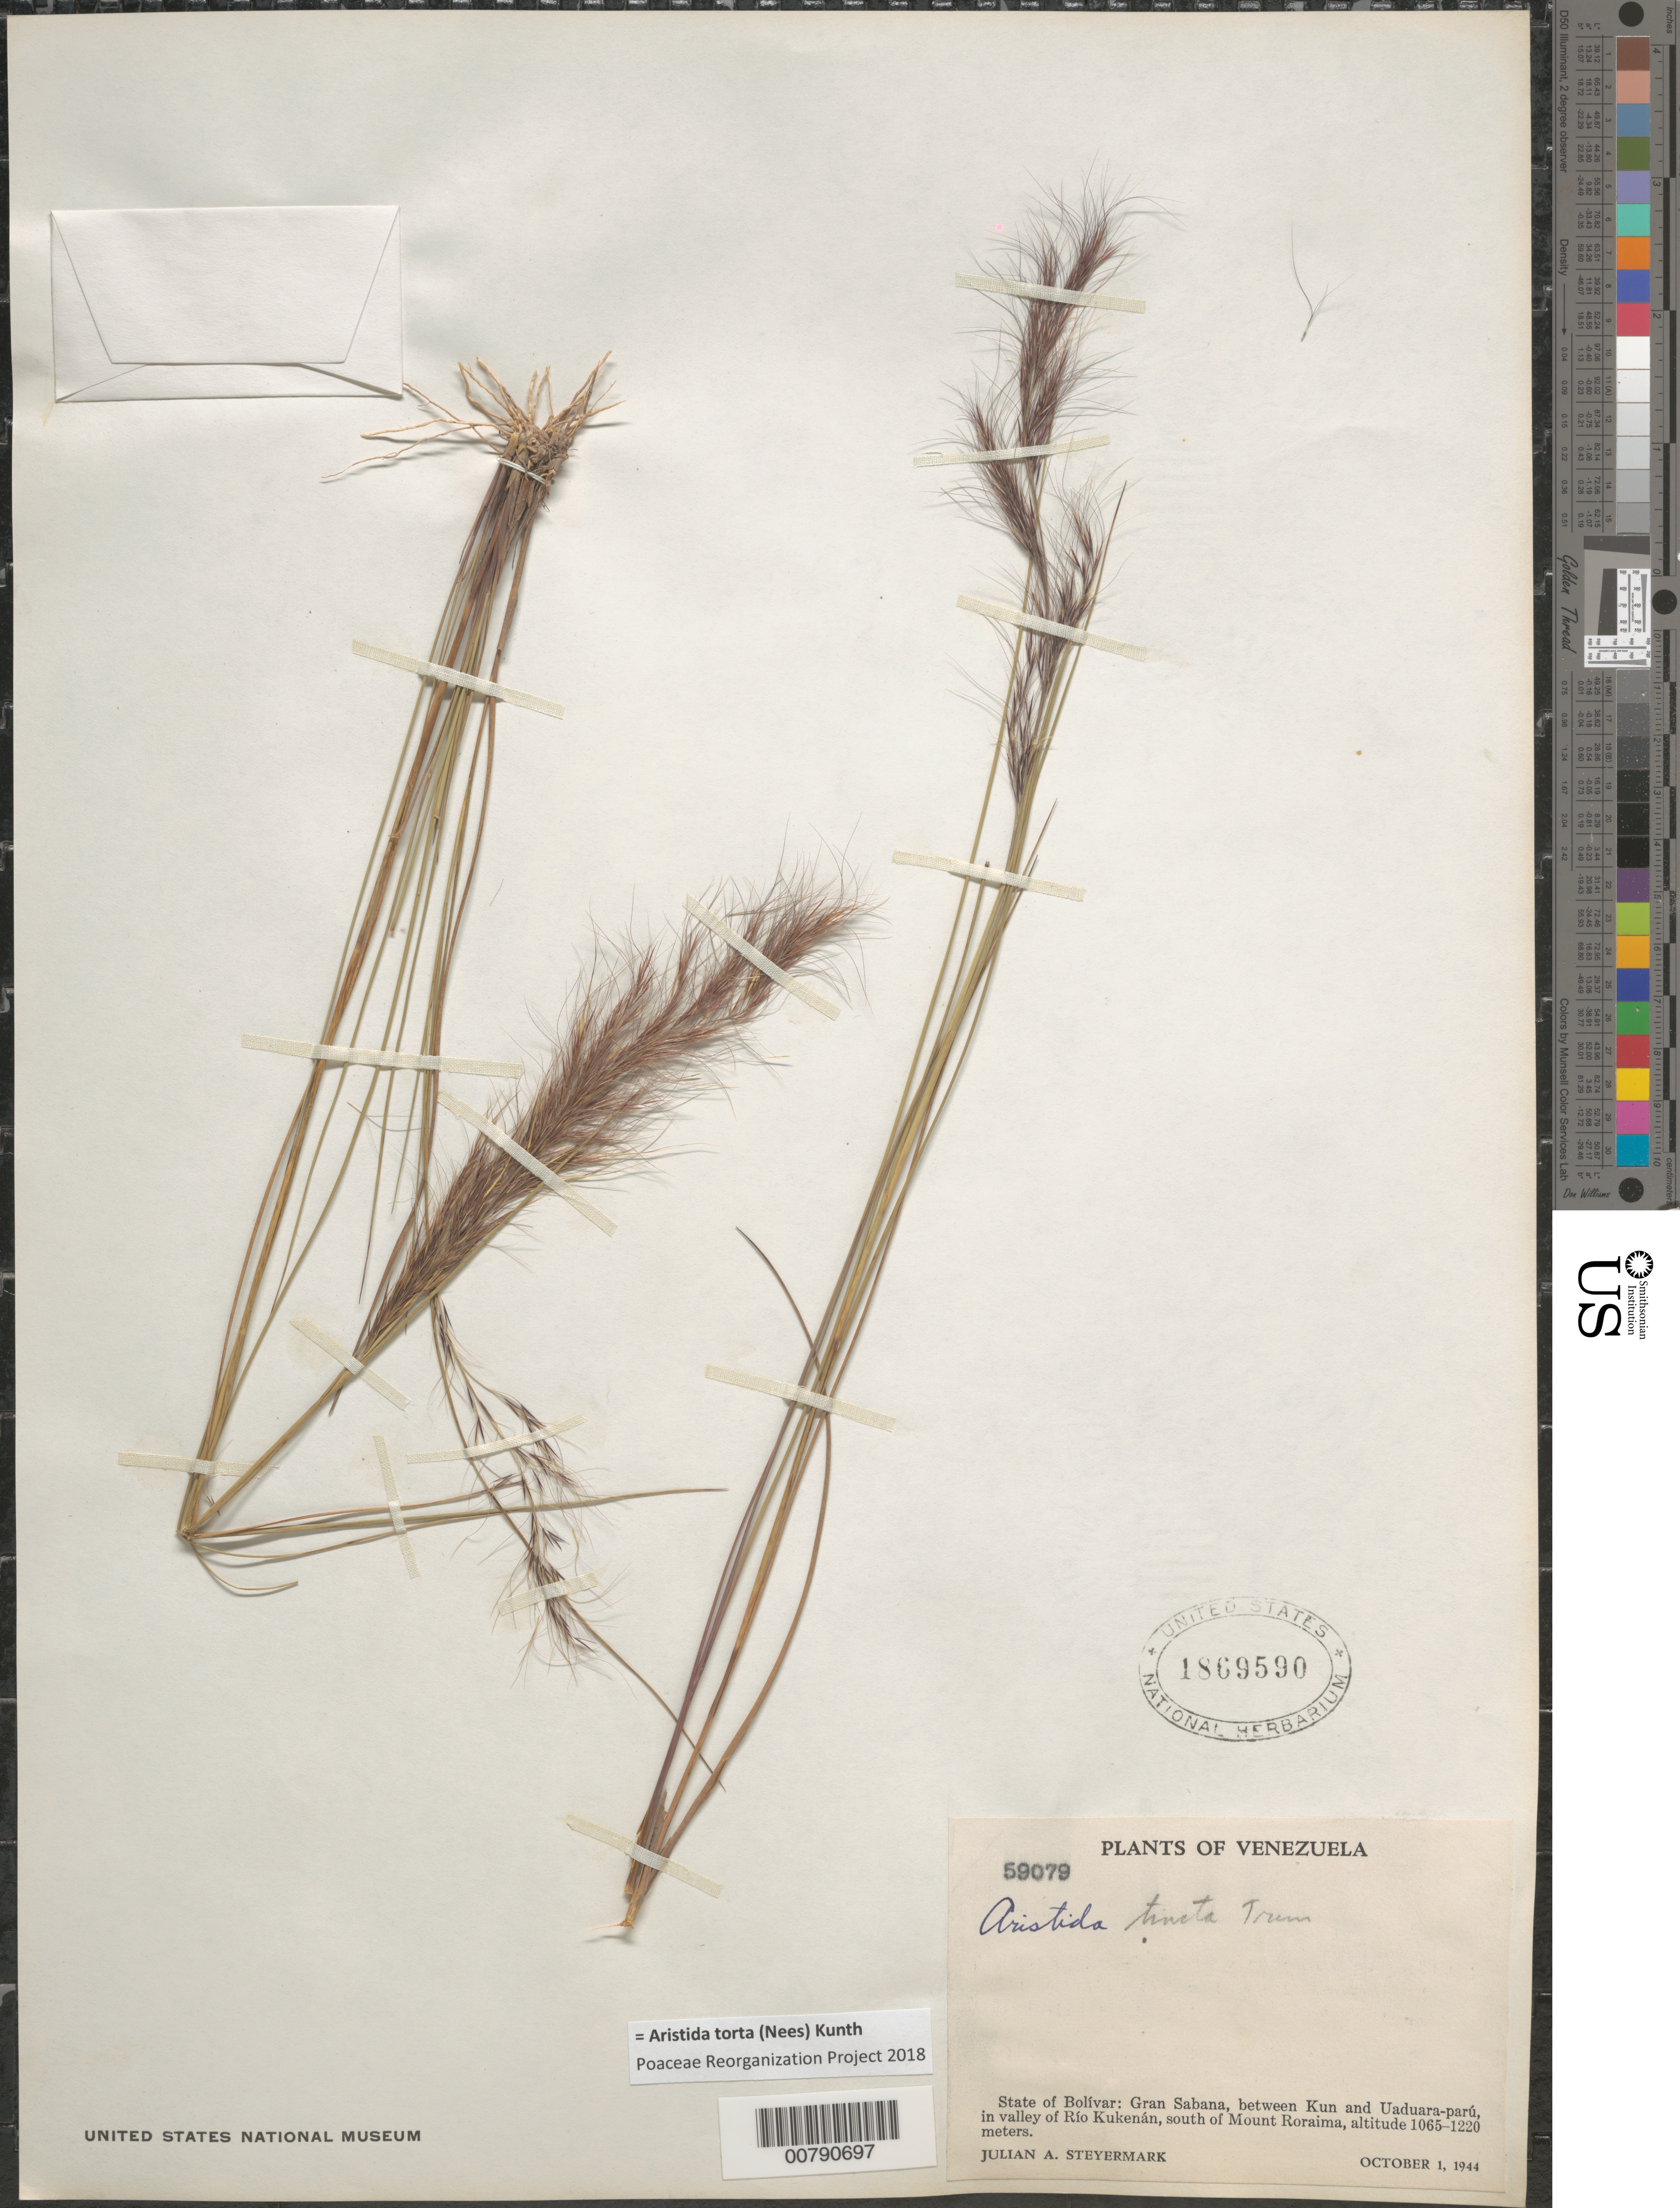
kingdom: Plantae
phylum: Tracheophyta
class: Liliopsida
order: Poales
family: Poaceae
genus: Aristida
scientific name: Aristida torta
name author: (Nees) Kunth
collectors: J. Steyermark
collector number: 59079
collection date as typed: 1-Oct-44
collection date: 1944-10-01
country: Venezuela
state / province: Bolívar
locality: Gran Sabana, between Kun and Uaduara-parú, Río Kukenán Valley, S of Mt. Roraima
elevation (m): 1065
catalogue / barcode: US 1869590